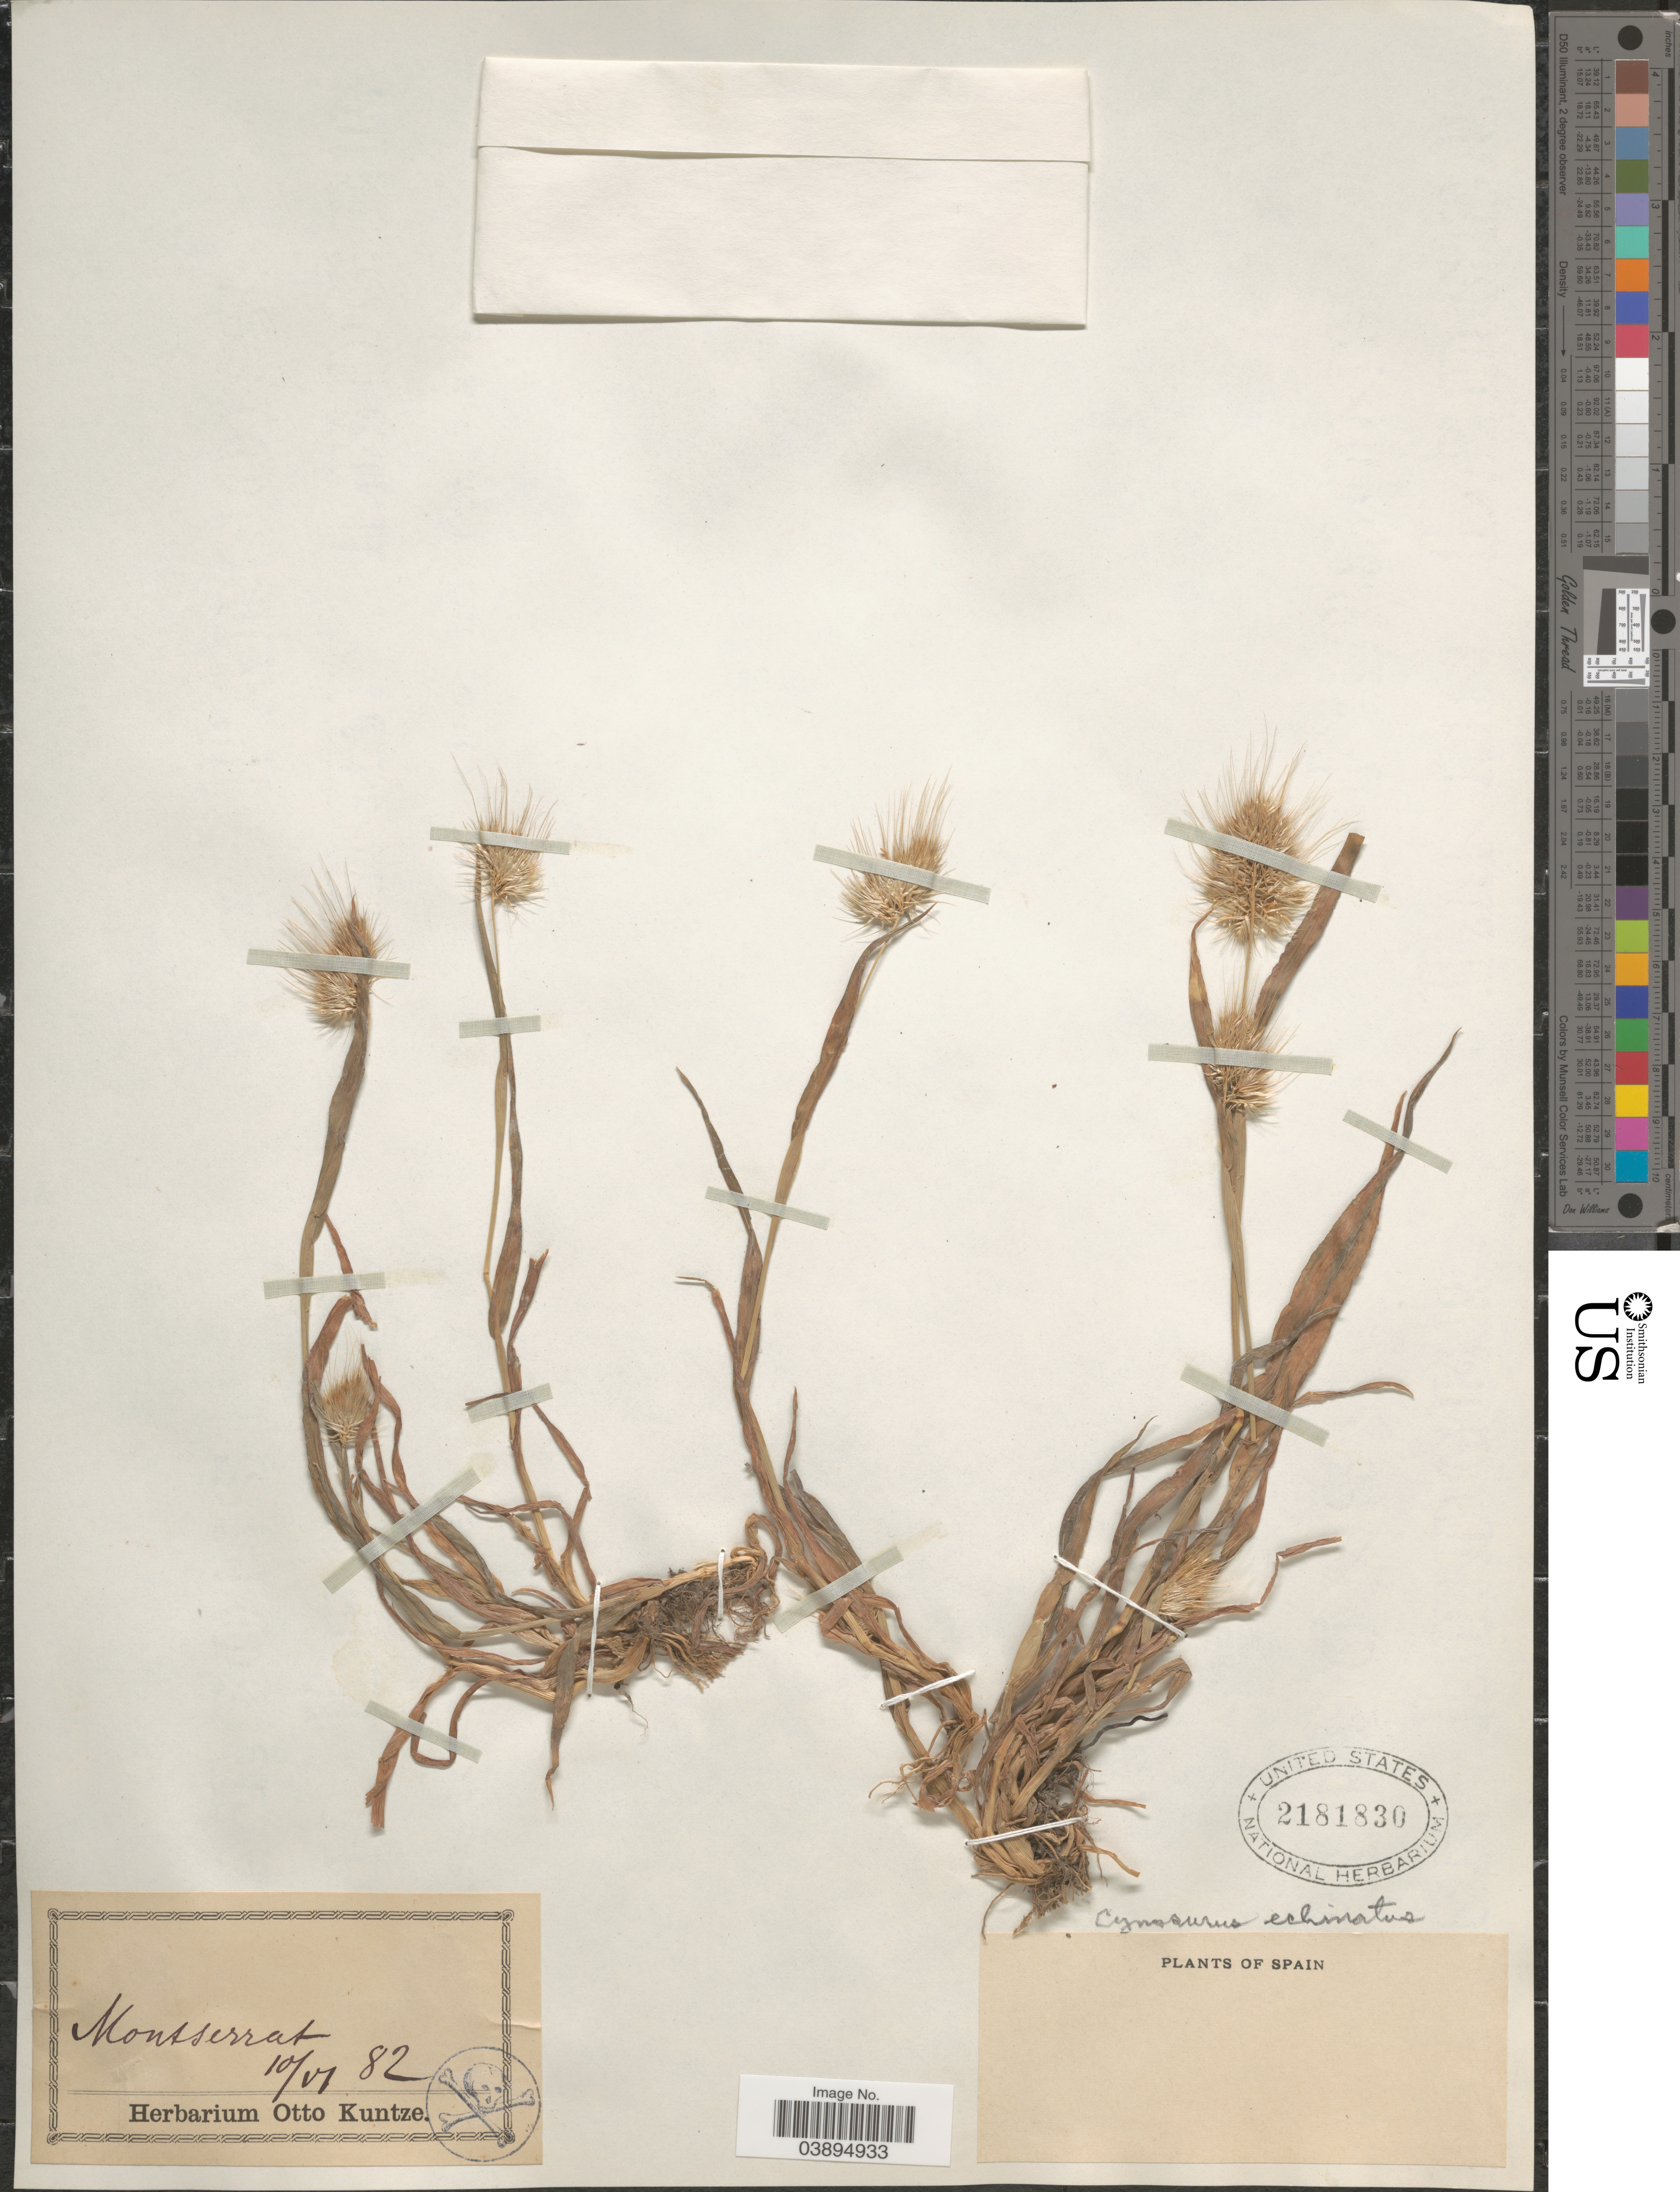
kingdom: Plantae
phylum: Tracheophyta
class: Liliopsida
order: Poales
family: Poaceae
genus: Cynosurus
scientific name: Cynosurus echinatus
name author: L.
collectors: ex herb. Otto Kuntze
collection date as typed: Transcribed d/m/y: 10/6/82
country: Spain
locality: Montserrat.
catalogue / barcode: US 2181830